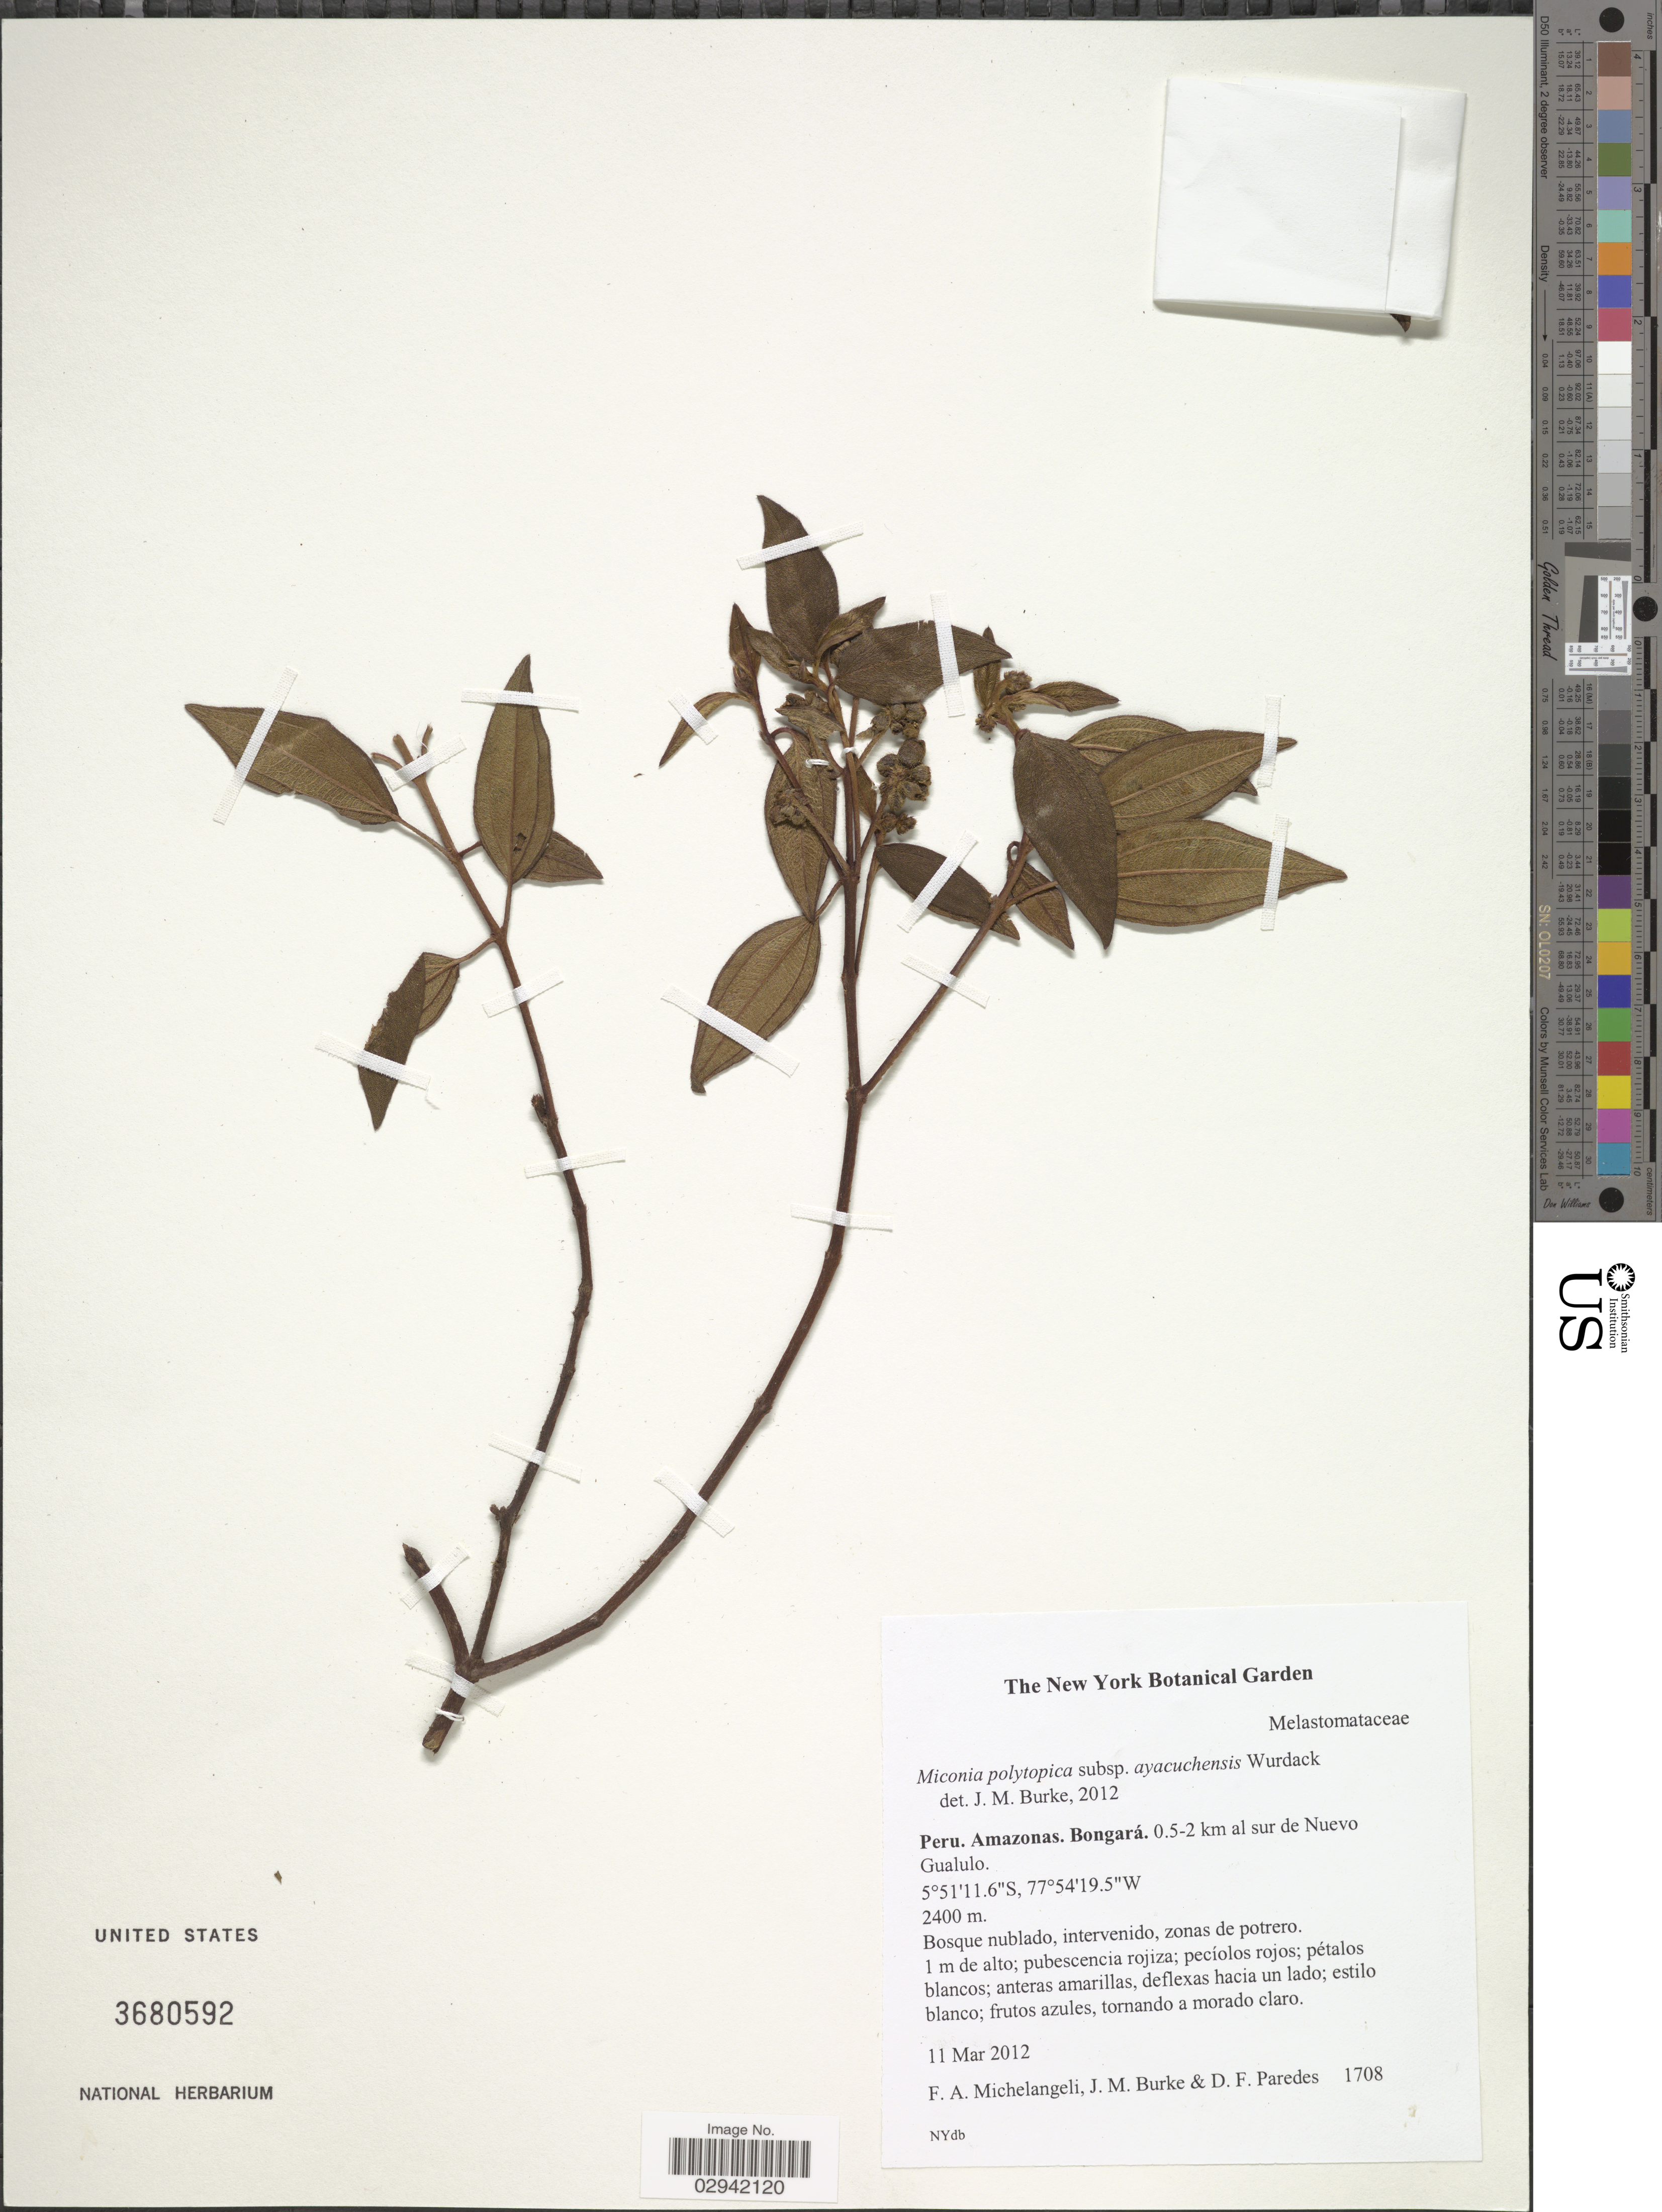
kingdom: Plantae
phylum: Tracheophyta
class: Magnoliopsida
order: Myrtales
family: Melastomataceae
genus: Miconia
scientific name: Miconia polytopica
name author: Wurdack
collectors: F. A. Michelangeli, Jac. M. Burke & D. Paredes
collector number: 1708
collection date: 2012-03-11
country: Peru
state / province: Amazonas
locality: Bongará. 0.5-2 km al sur de Nuevo Gualulo.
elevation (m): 2400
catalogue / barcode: US 3680592